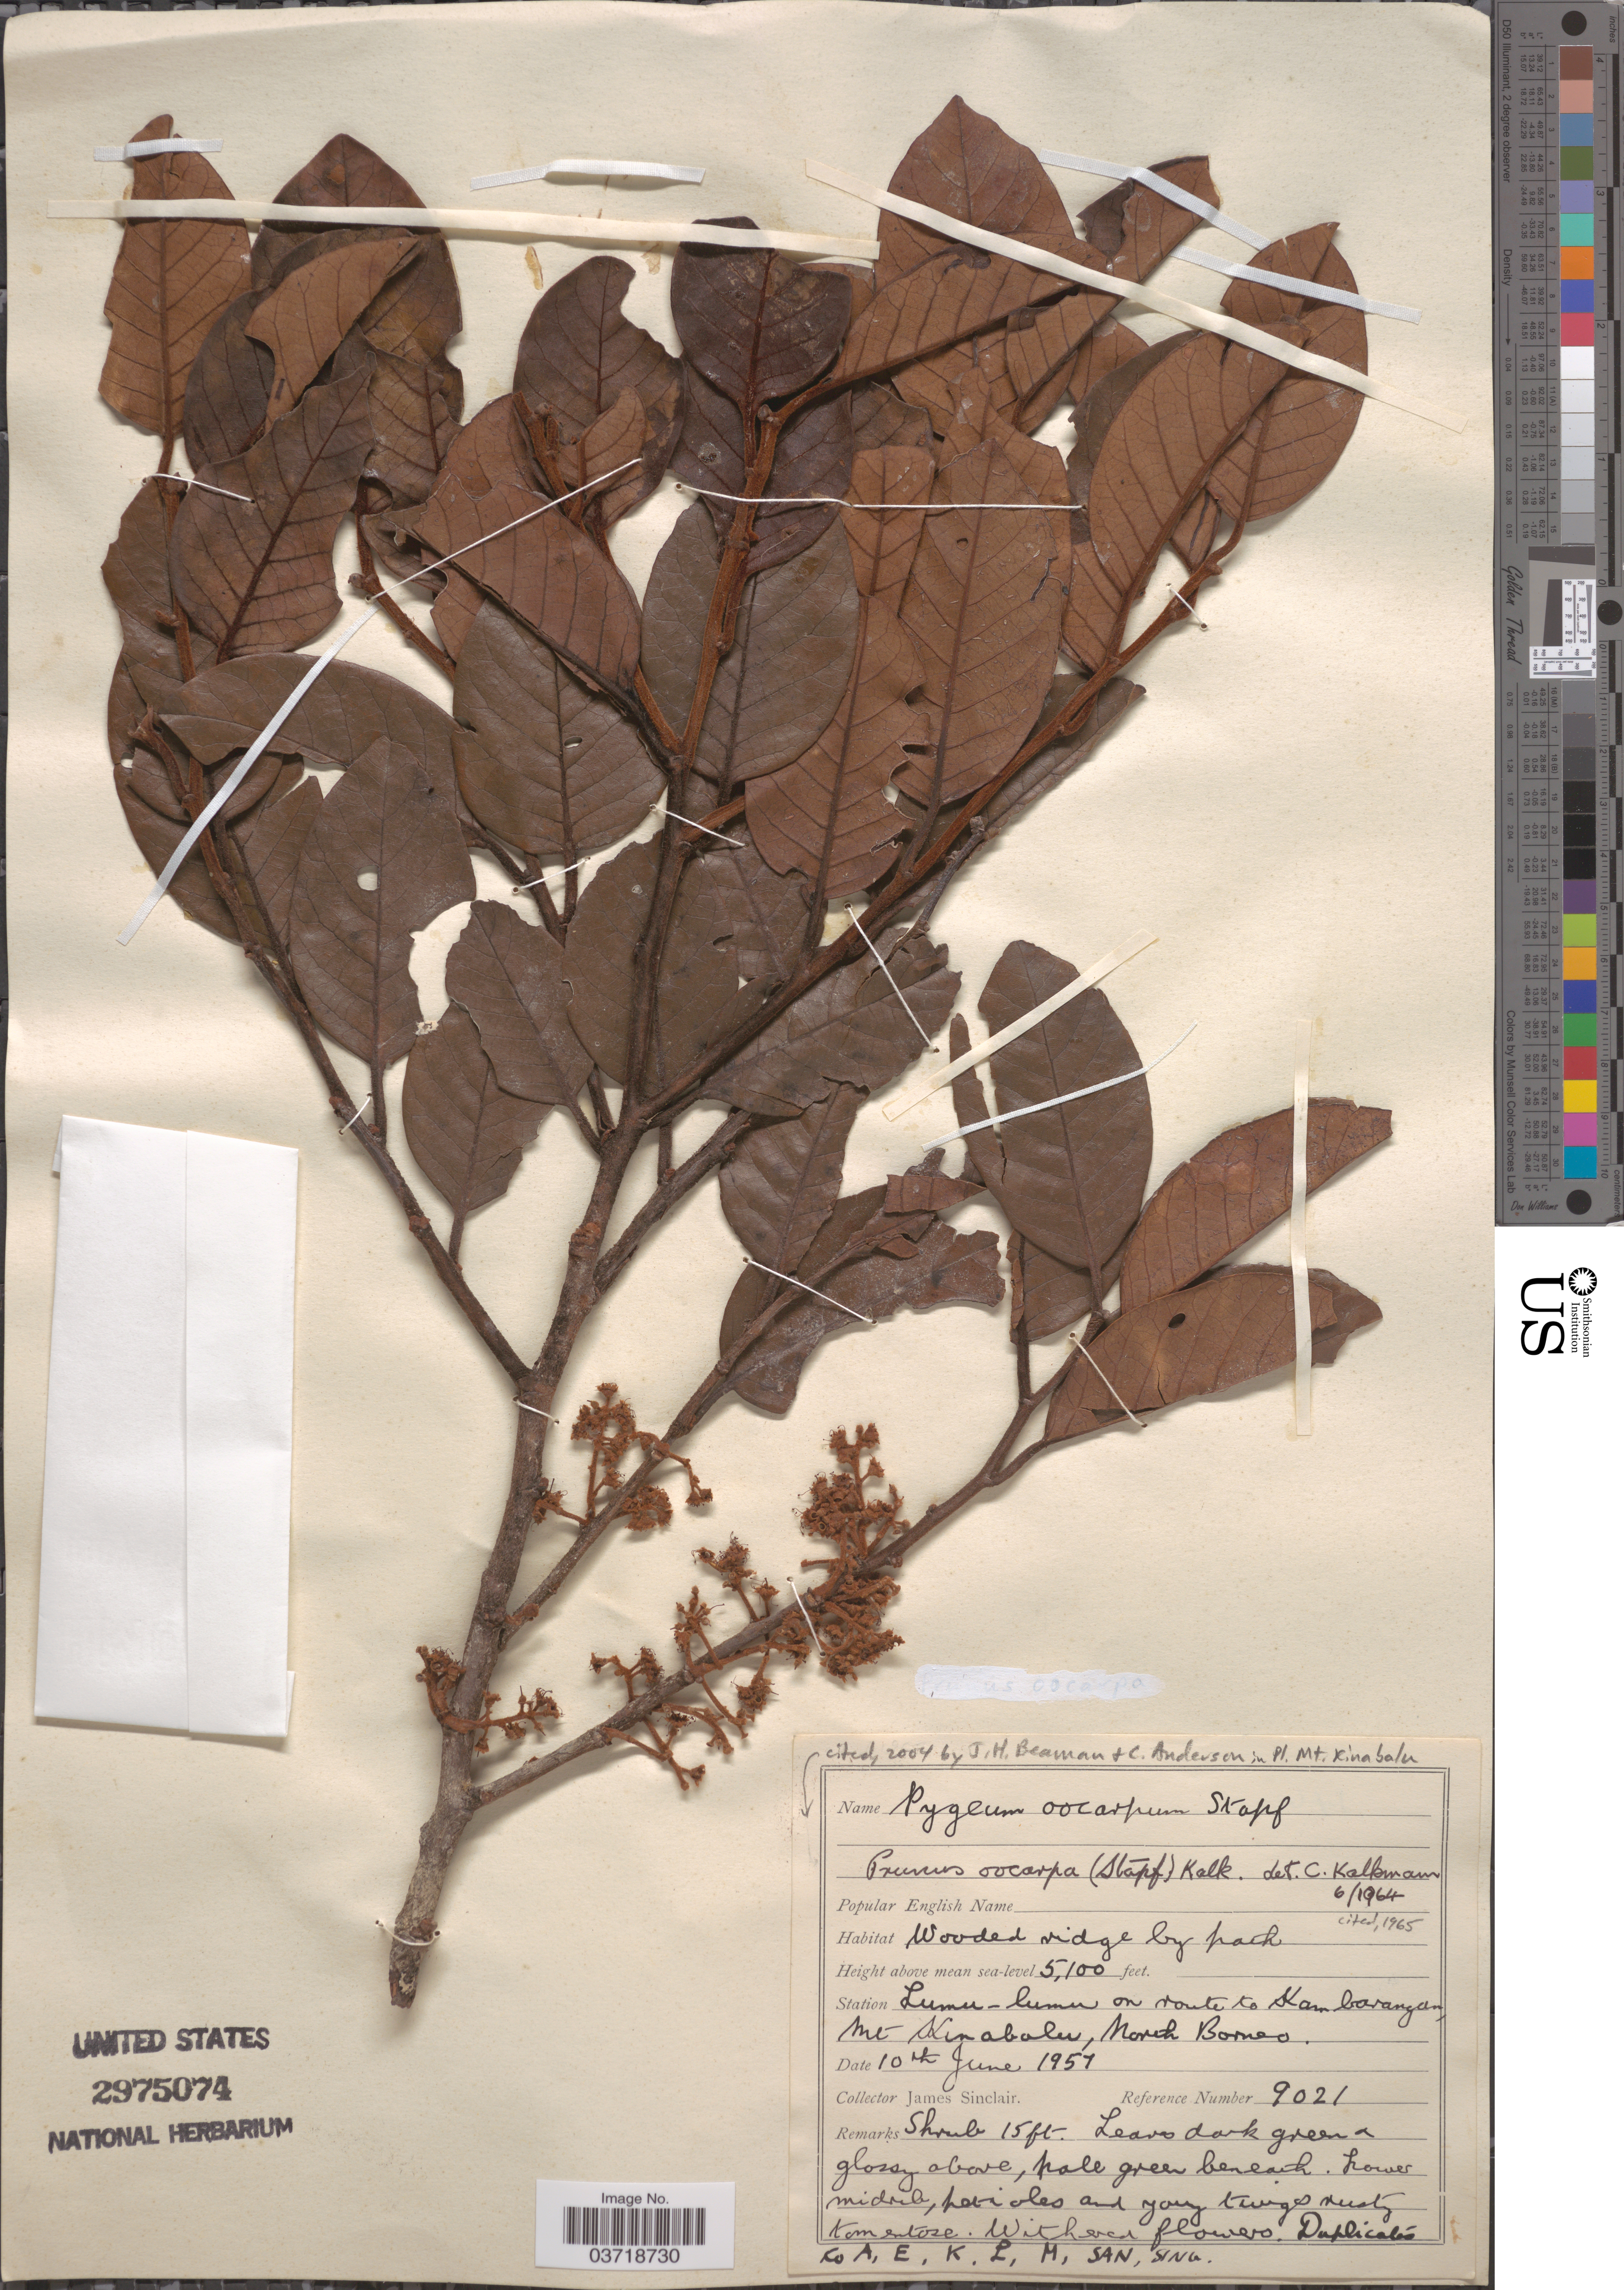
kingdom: Plantae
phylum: Tracheophyta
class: Magnoliopsida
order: Rosales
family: Rosaceae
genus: Prunus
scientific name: Prunus oocarpa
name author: (Stapf) Kalkman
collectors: J. Sinclair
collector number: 9021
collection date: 1951-06-10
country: Malaysia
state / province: Sabah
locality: Station Lumu-lumu on route to Kambarangan, Mt Kinabalu, North Borneo.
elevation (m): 1554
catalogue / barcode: US 2975074